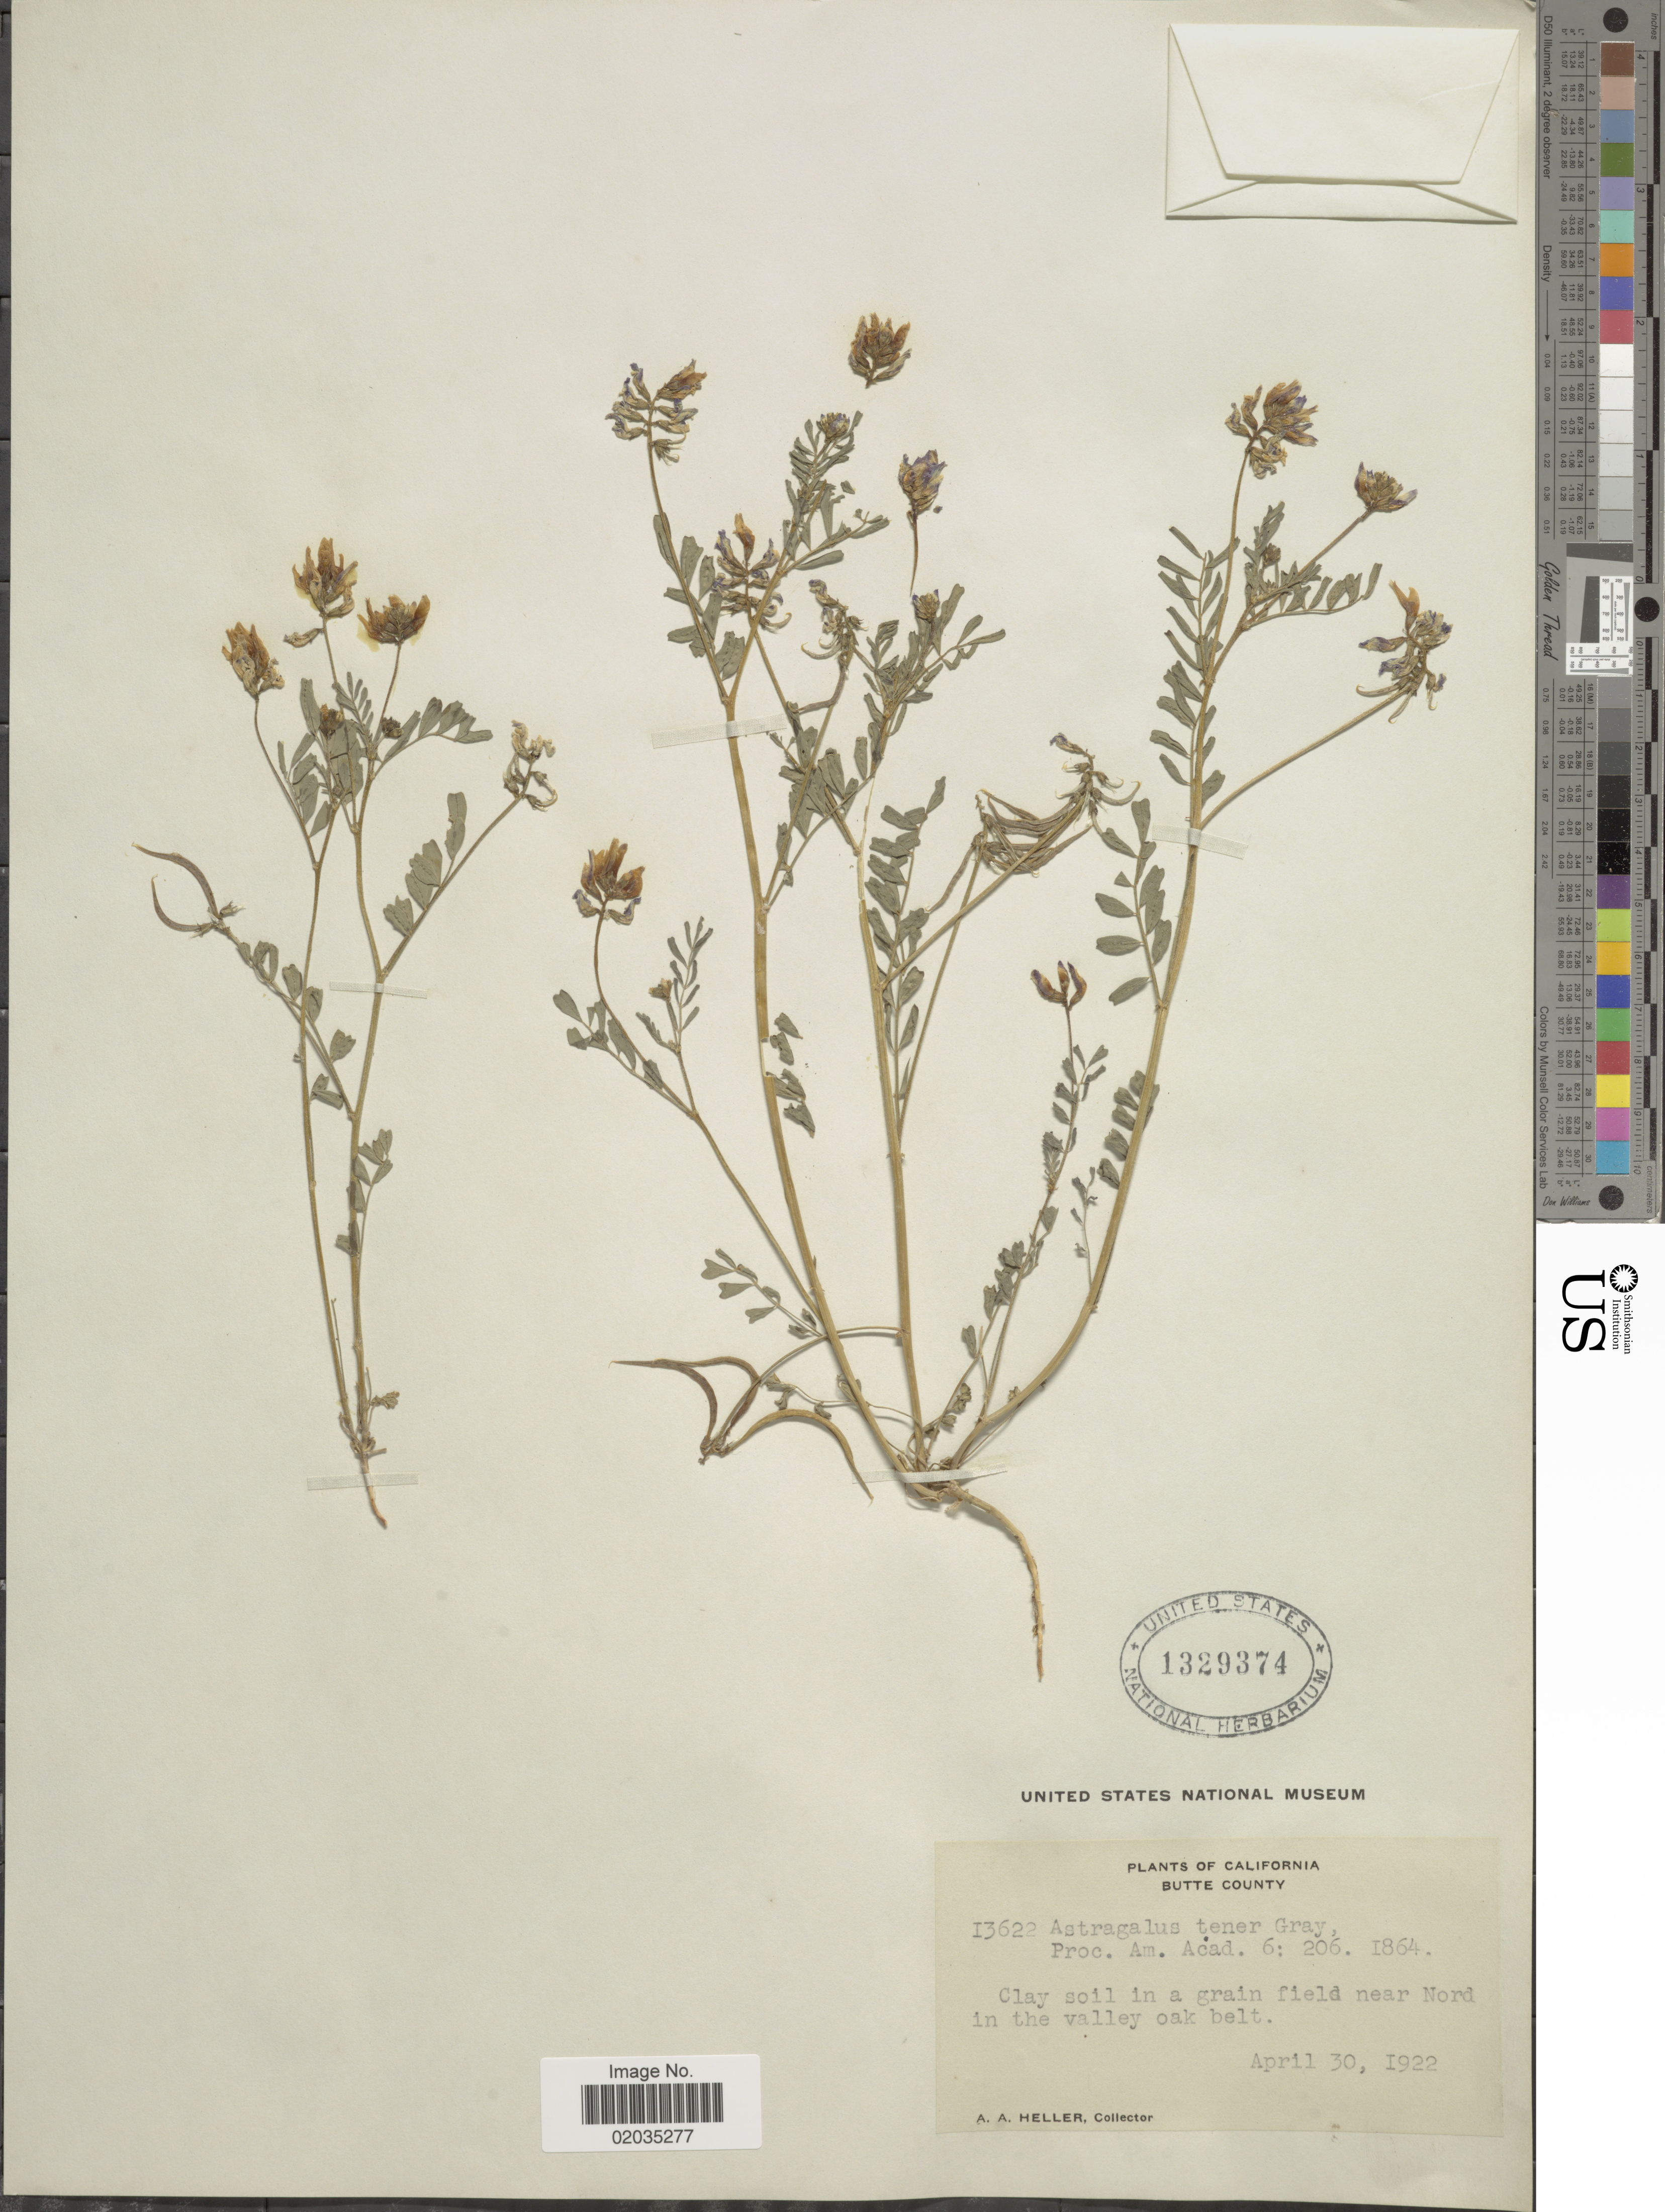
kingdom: Plantae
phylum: Tracheophyta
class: Magnoliopsida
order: Fabales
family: Fabaceae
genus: Astragalus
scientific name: Astragalus tener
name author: A. Gray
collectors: A. A. Heller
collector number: I3622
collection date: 1922-04-30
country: United States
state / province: California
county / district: Butte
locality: Butte County. near Nord in the valley oak belt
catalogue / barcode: US 1329374